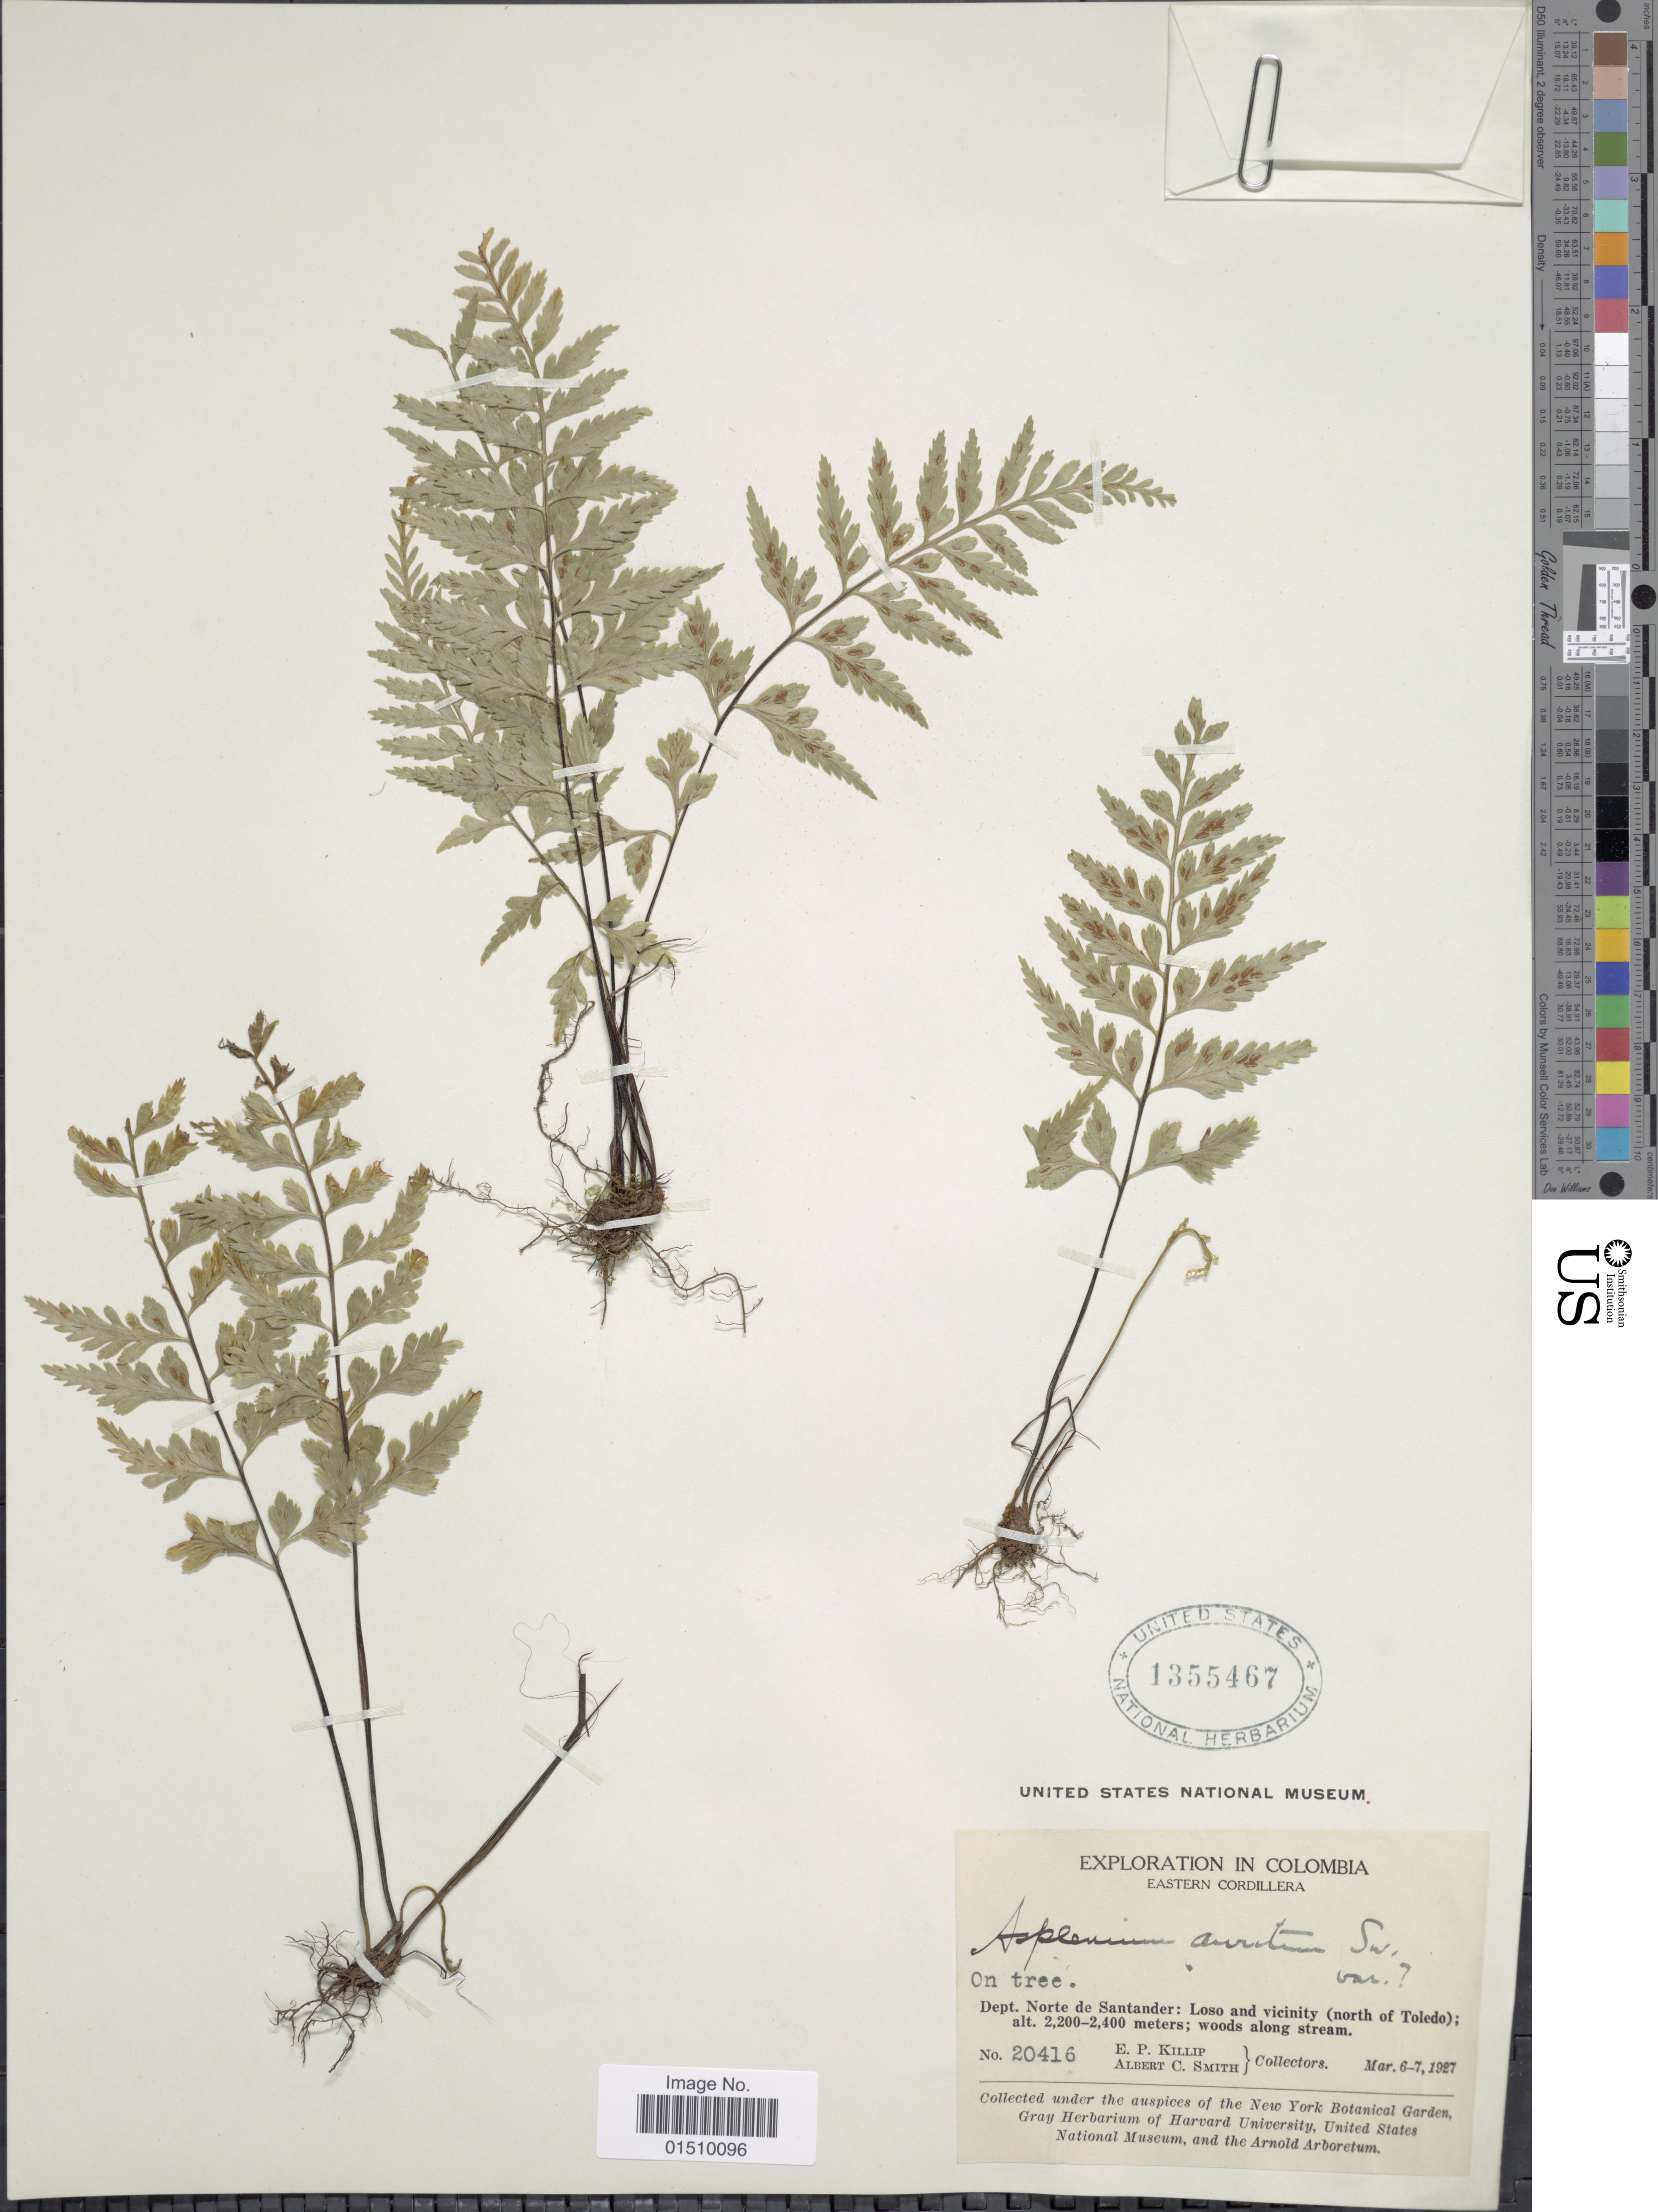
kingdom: Plantae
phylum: Tracheophyta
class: Polypodiopsida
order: Polypodiales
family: Aspleniaceae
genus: Asplenium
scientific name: Asplenium auritum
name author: Sw.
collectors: E. P. Killip & A. C. Smith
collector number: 20416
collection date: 1927-03-06/1927-03-07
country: Colombia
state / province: Norte de Santander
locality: Colombia, Eastern Cordillera, Dept. Norte de Santander: Loss and vicinity (north of Toledo).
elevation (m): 2200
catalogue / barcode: US 1355467